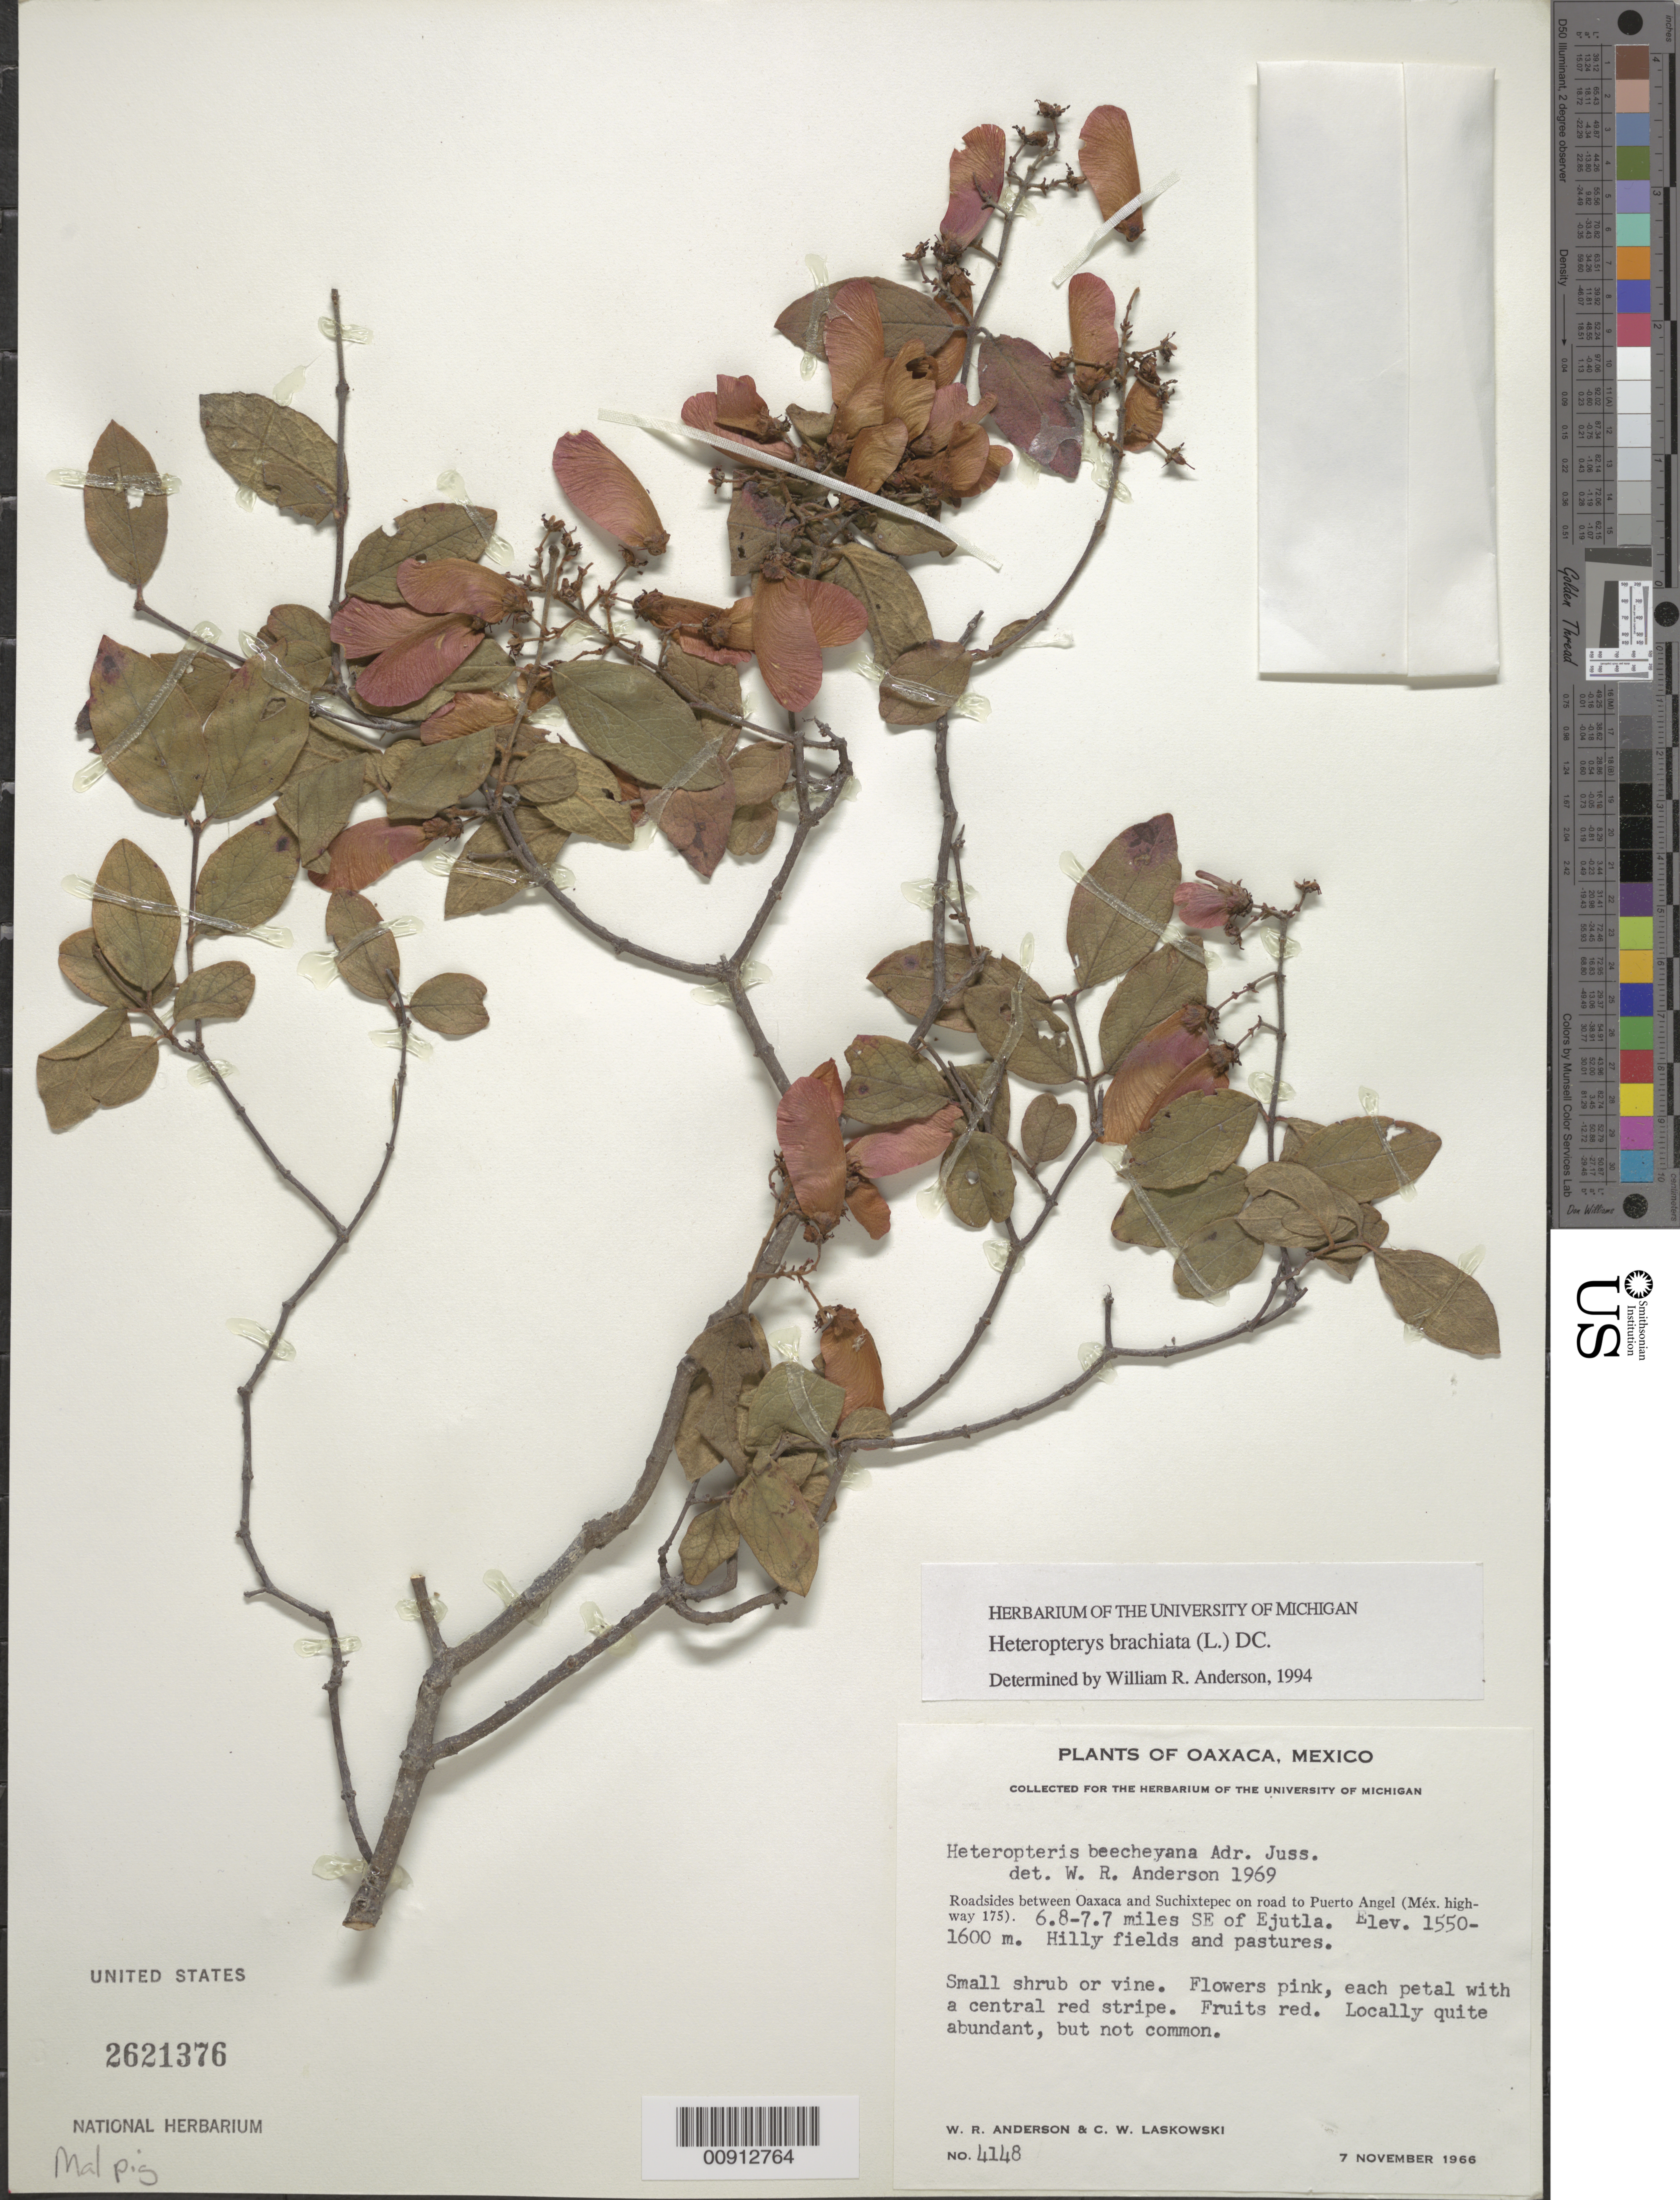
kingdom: Plantae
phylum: Tracheophyta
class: Magnoliopsida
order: Malpighiales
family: Malpighiaceae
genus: Heteropterys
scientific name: Heteropterys brachiata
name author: (L.) DC.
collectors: W. R. Anderson & C. Laskowski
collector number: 4148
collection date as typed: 07 Nov 1966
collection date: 1966-11-07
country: Mexico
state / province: Oaxaca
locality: Roadsides between Oaxaca and Suchixtepec on road to Puerto Angel (Méx. Highway 175). 6.8 - 7.7 miles SE of Ejutla.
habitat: Hilly fields and pastures.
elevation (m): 1600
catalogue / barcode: US 2621376